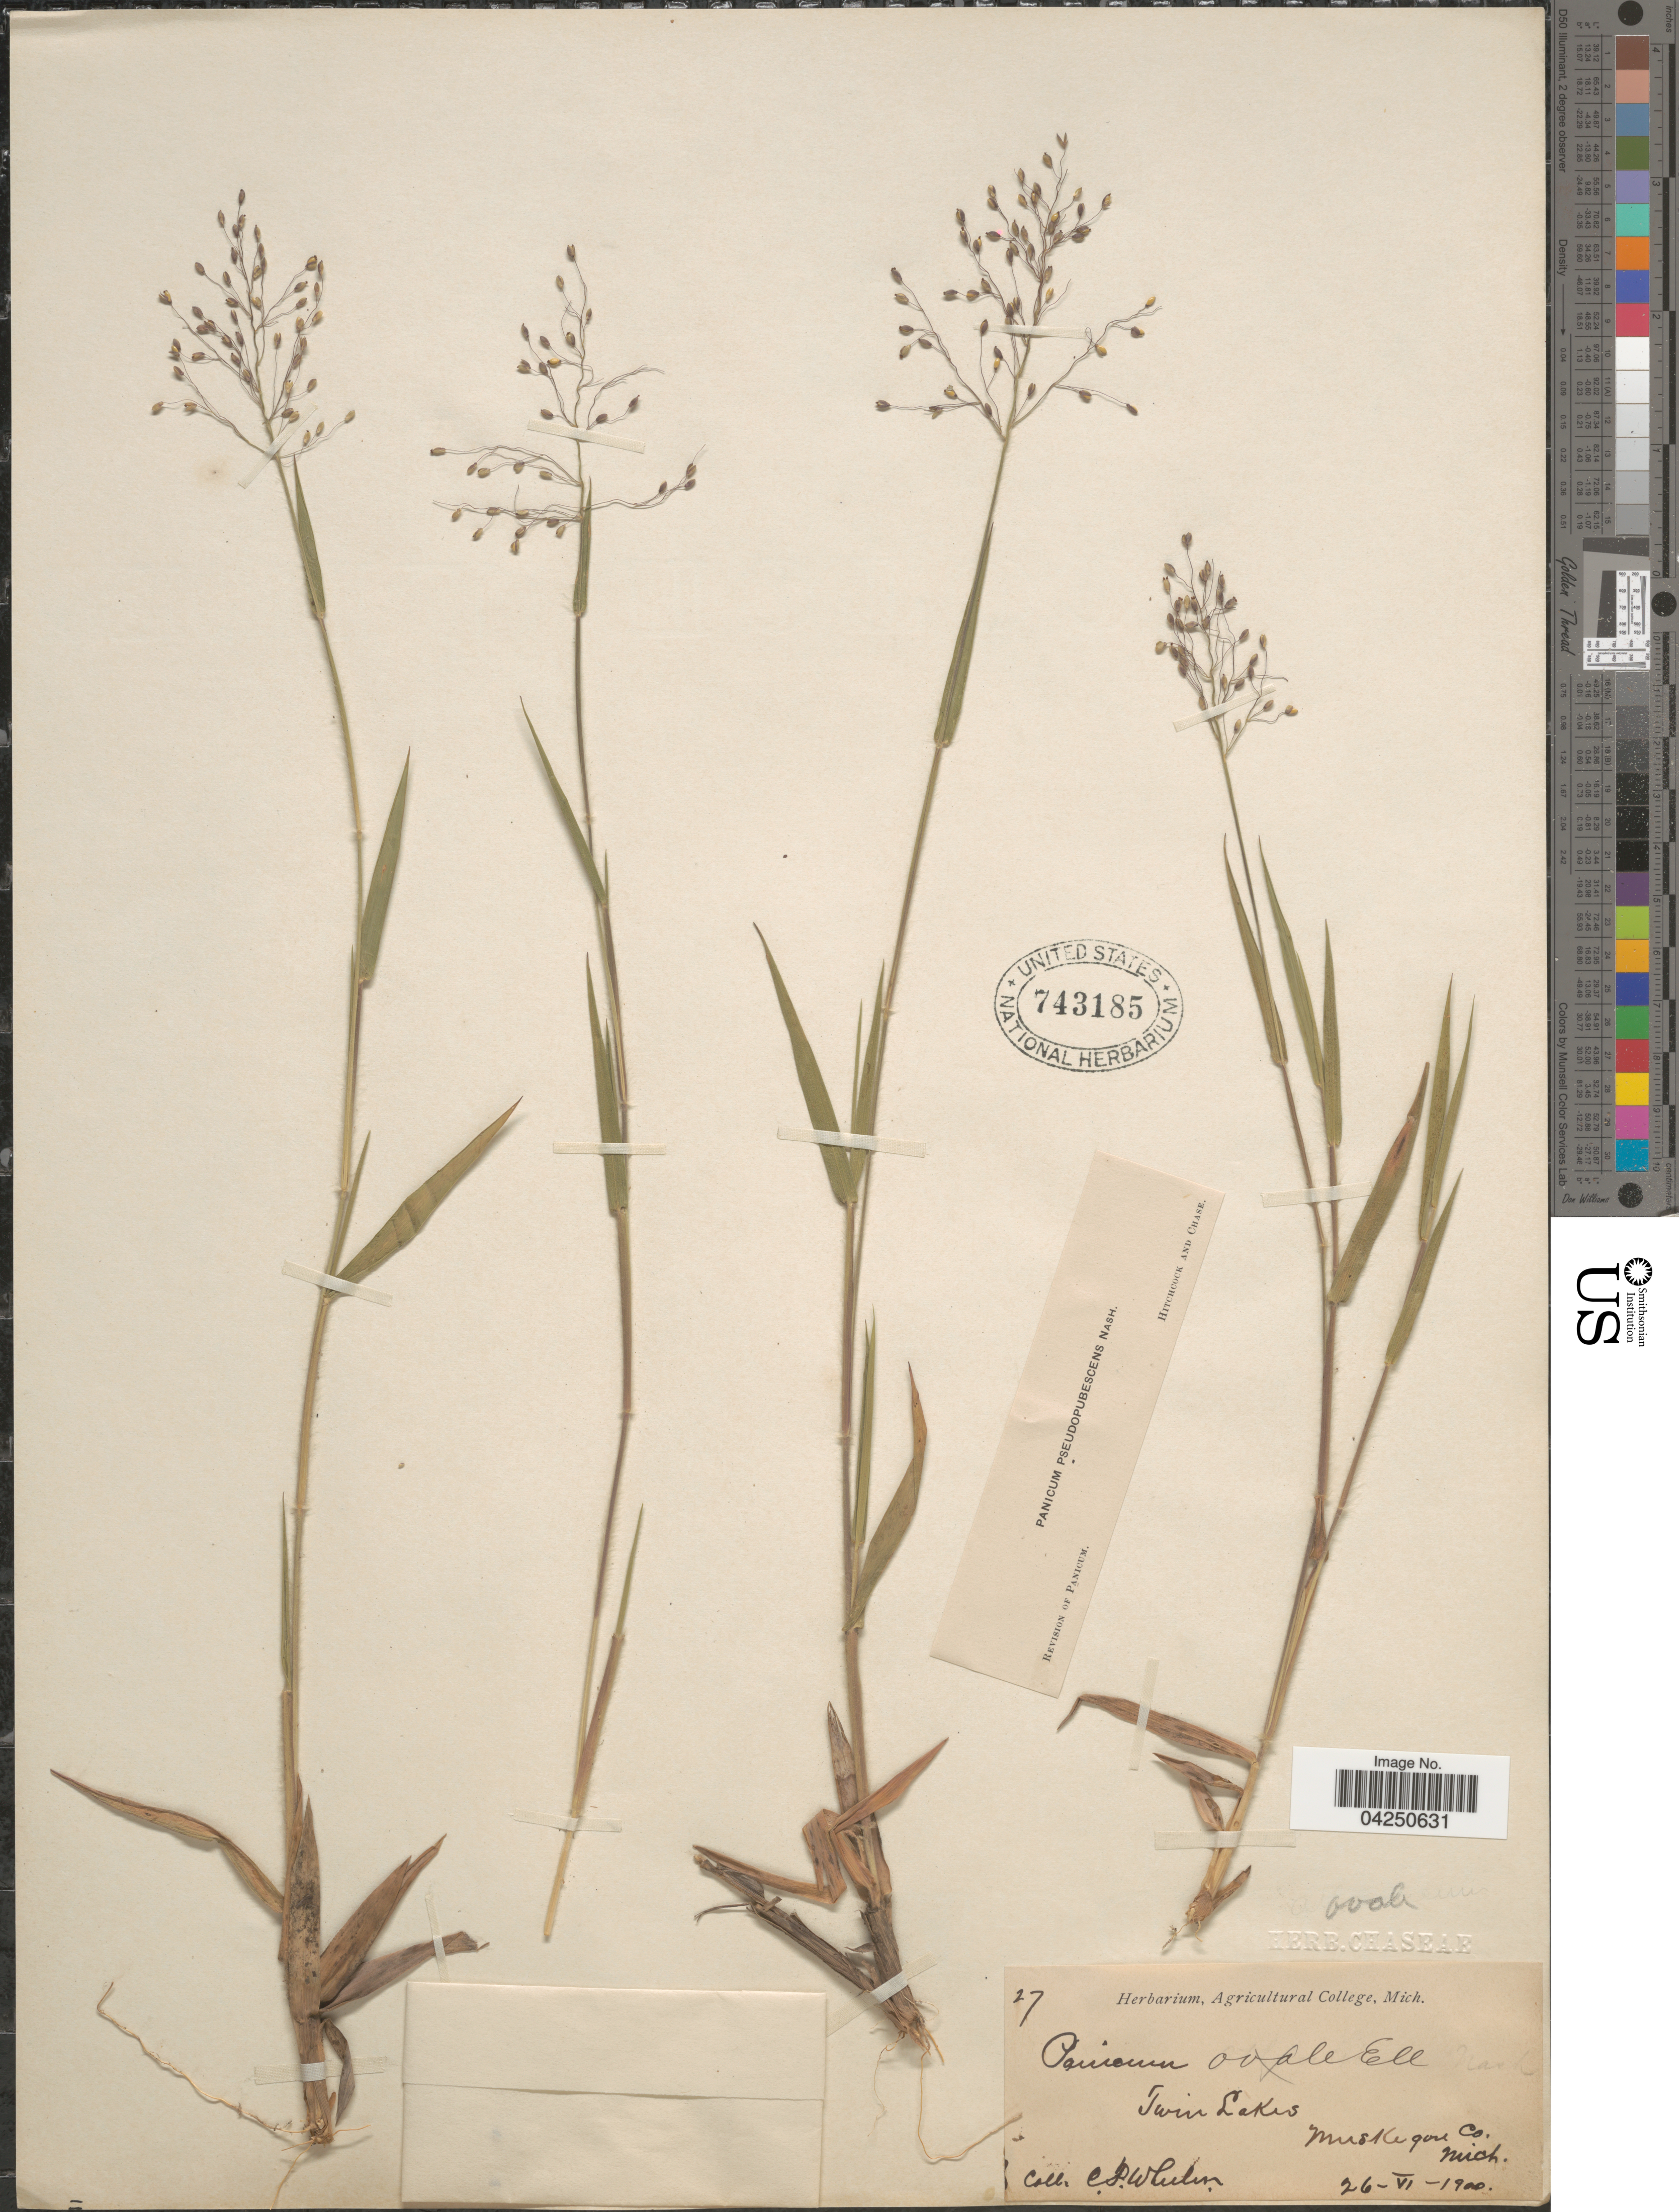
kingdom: Plantae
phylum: Tracheophyta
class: Liliopsida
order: Poales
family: Poaceae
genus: Dichanthelium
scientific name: Dichanthelium acuminatum var. acuminatum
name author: (Sw.) Gould & C.A. Clark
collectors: C. Wheeler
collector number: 27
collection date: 1900-06-26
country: United States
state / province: Michigan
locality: Twin Lakes. Muskegon Co.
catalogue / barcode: US 743185